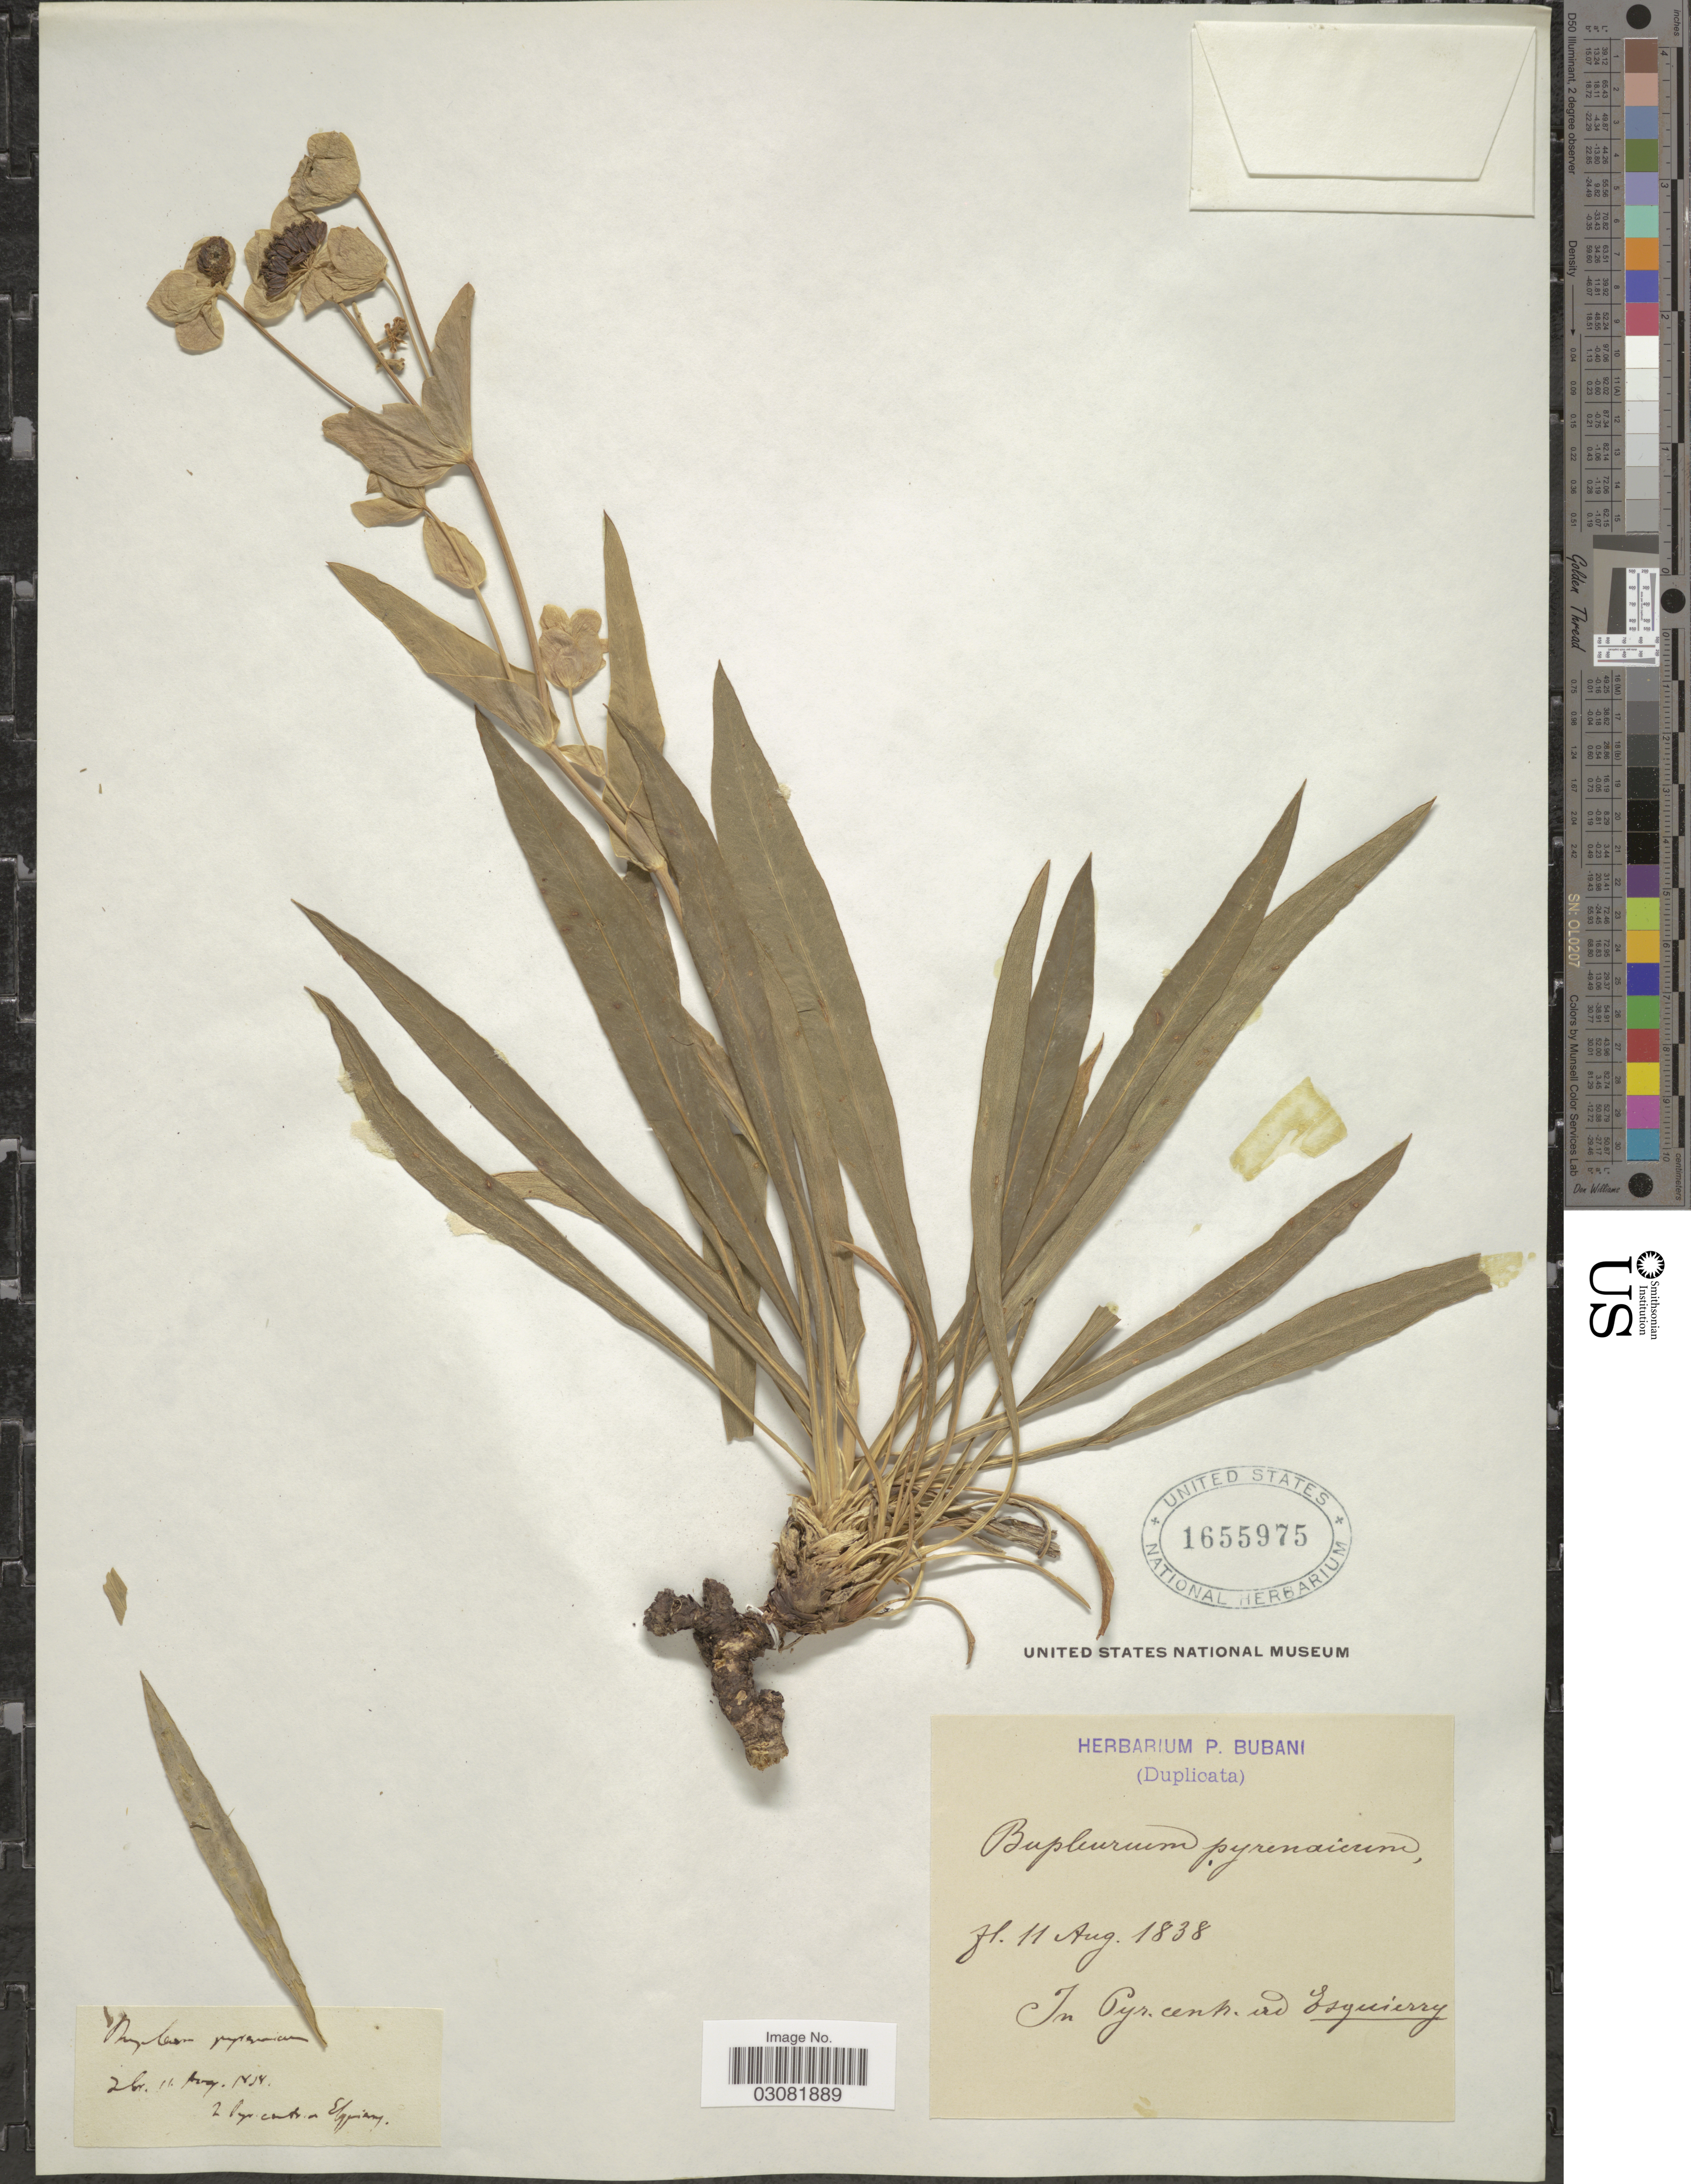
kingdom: Plantae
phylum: Tracheophyta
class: Magnoliopsida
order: Apiales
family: Apiaceae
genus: Bupleurum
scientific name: Bupleurum pyrenaeum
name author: Gouan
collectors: ex herb. P. Bubani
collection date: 1838-08-11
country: Spain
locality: In Pyr. centr. ad Esquierry.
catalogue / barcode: US 1655975